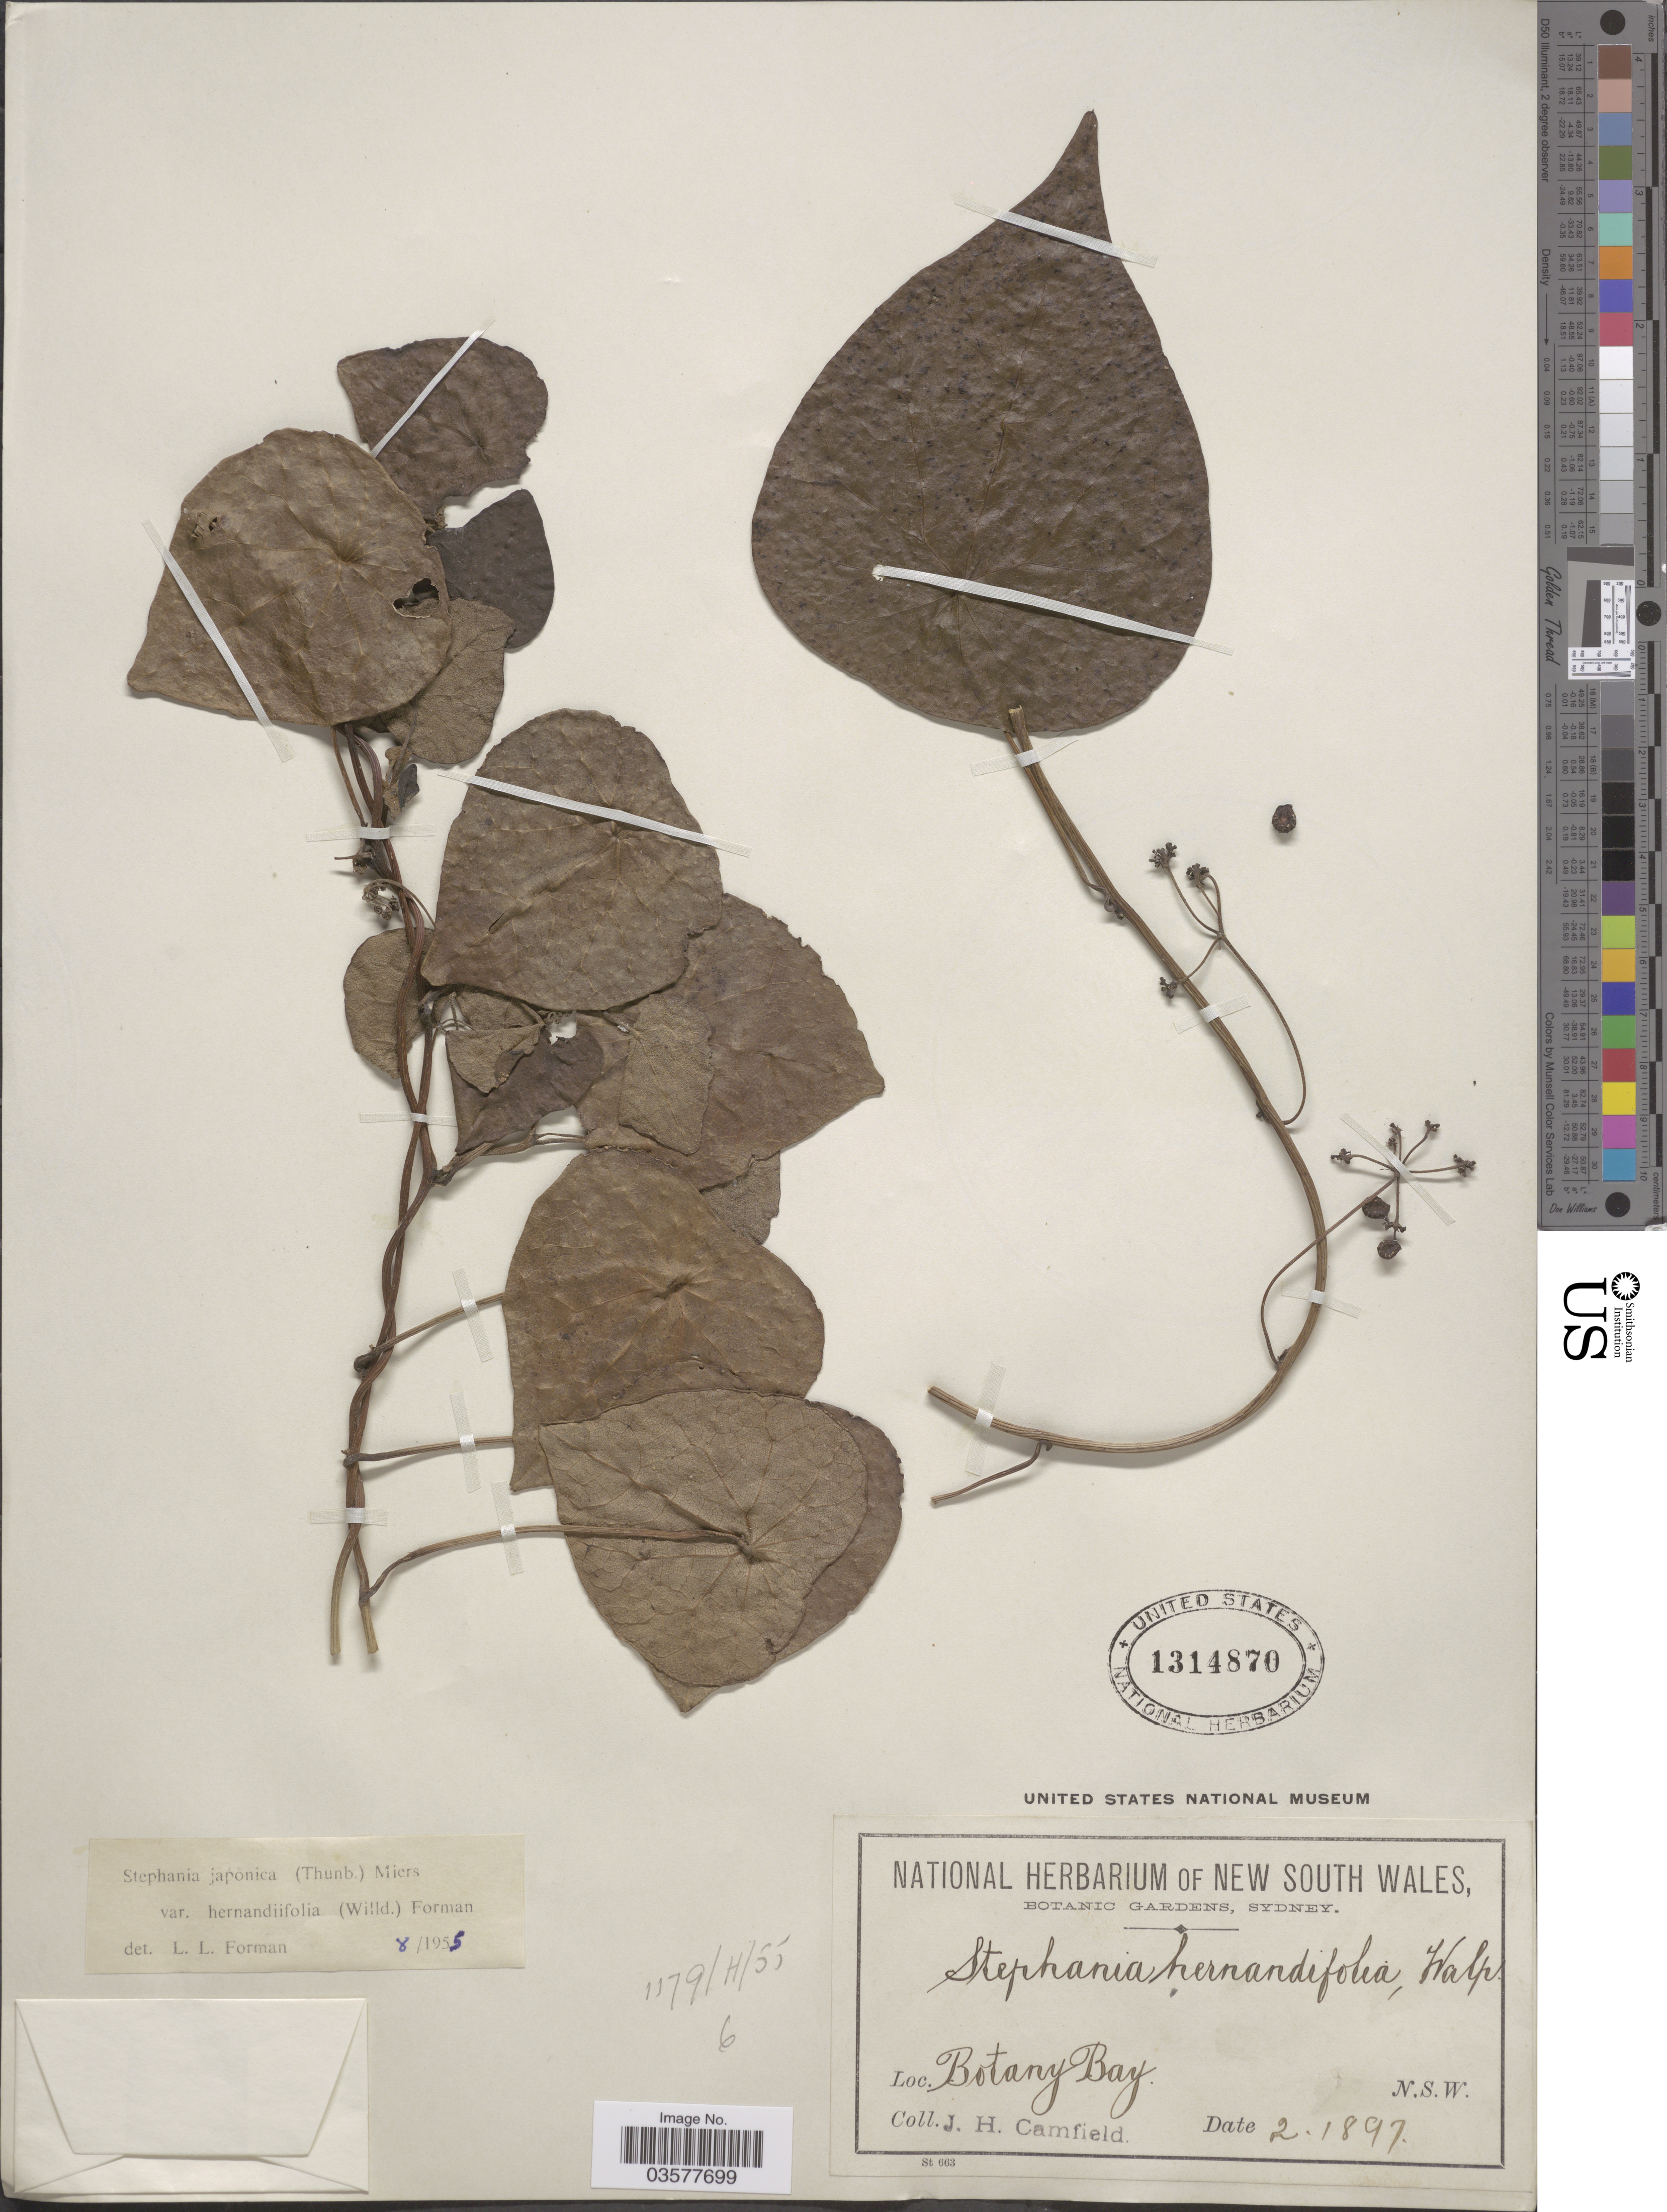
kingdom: Plantae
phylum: Tracheophyta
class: Magnoliopsida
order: Ranunculales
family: Menispermaceae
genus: Stephania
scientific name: Stephania hernandiifolia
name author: (Willd.) Walp.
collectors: J. Camfield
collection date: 1897-02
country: Australia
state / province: New South Wales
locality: Botany Bay.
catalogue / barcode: US 1314870